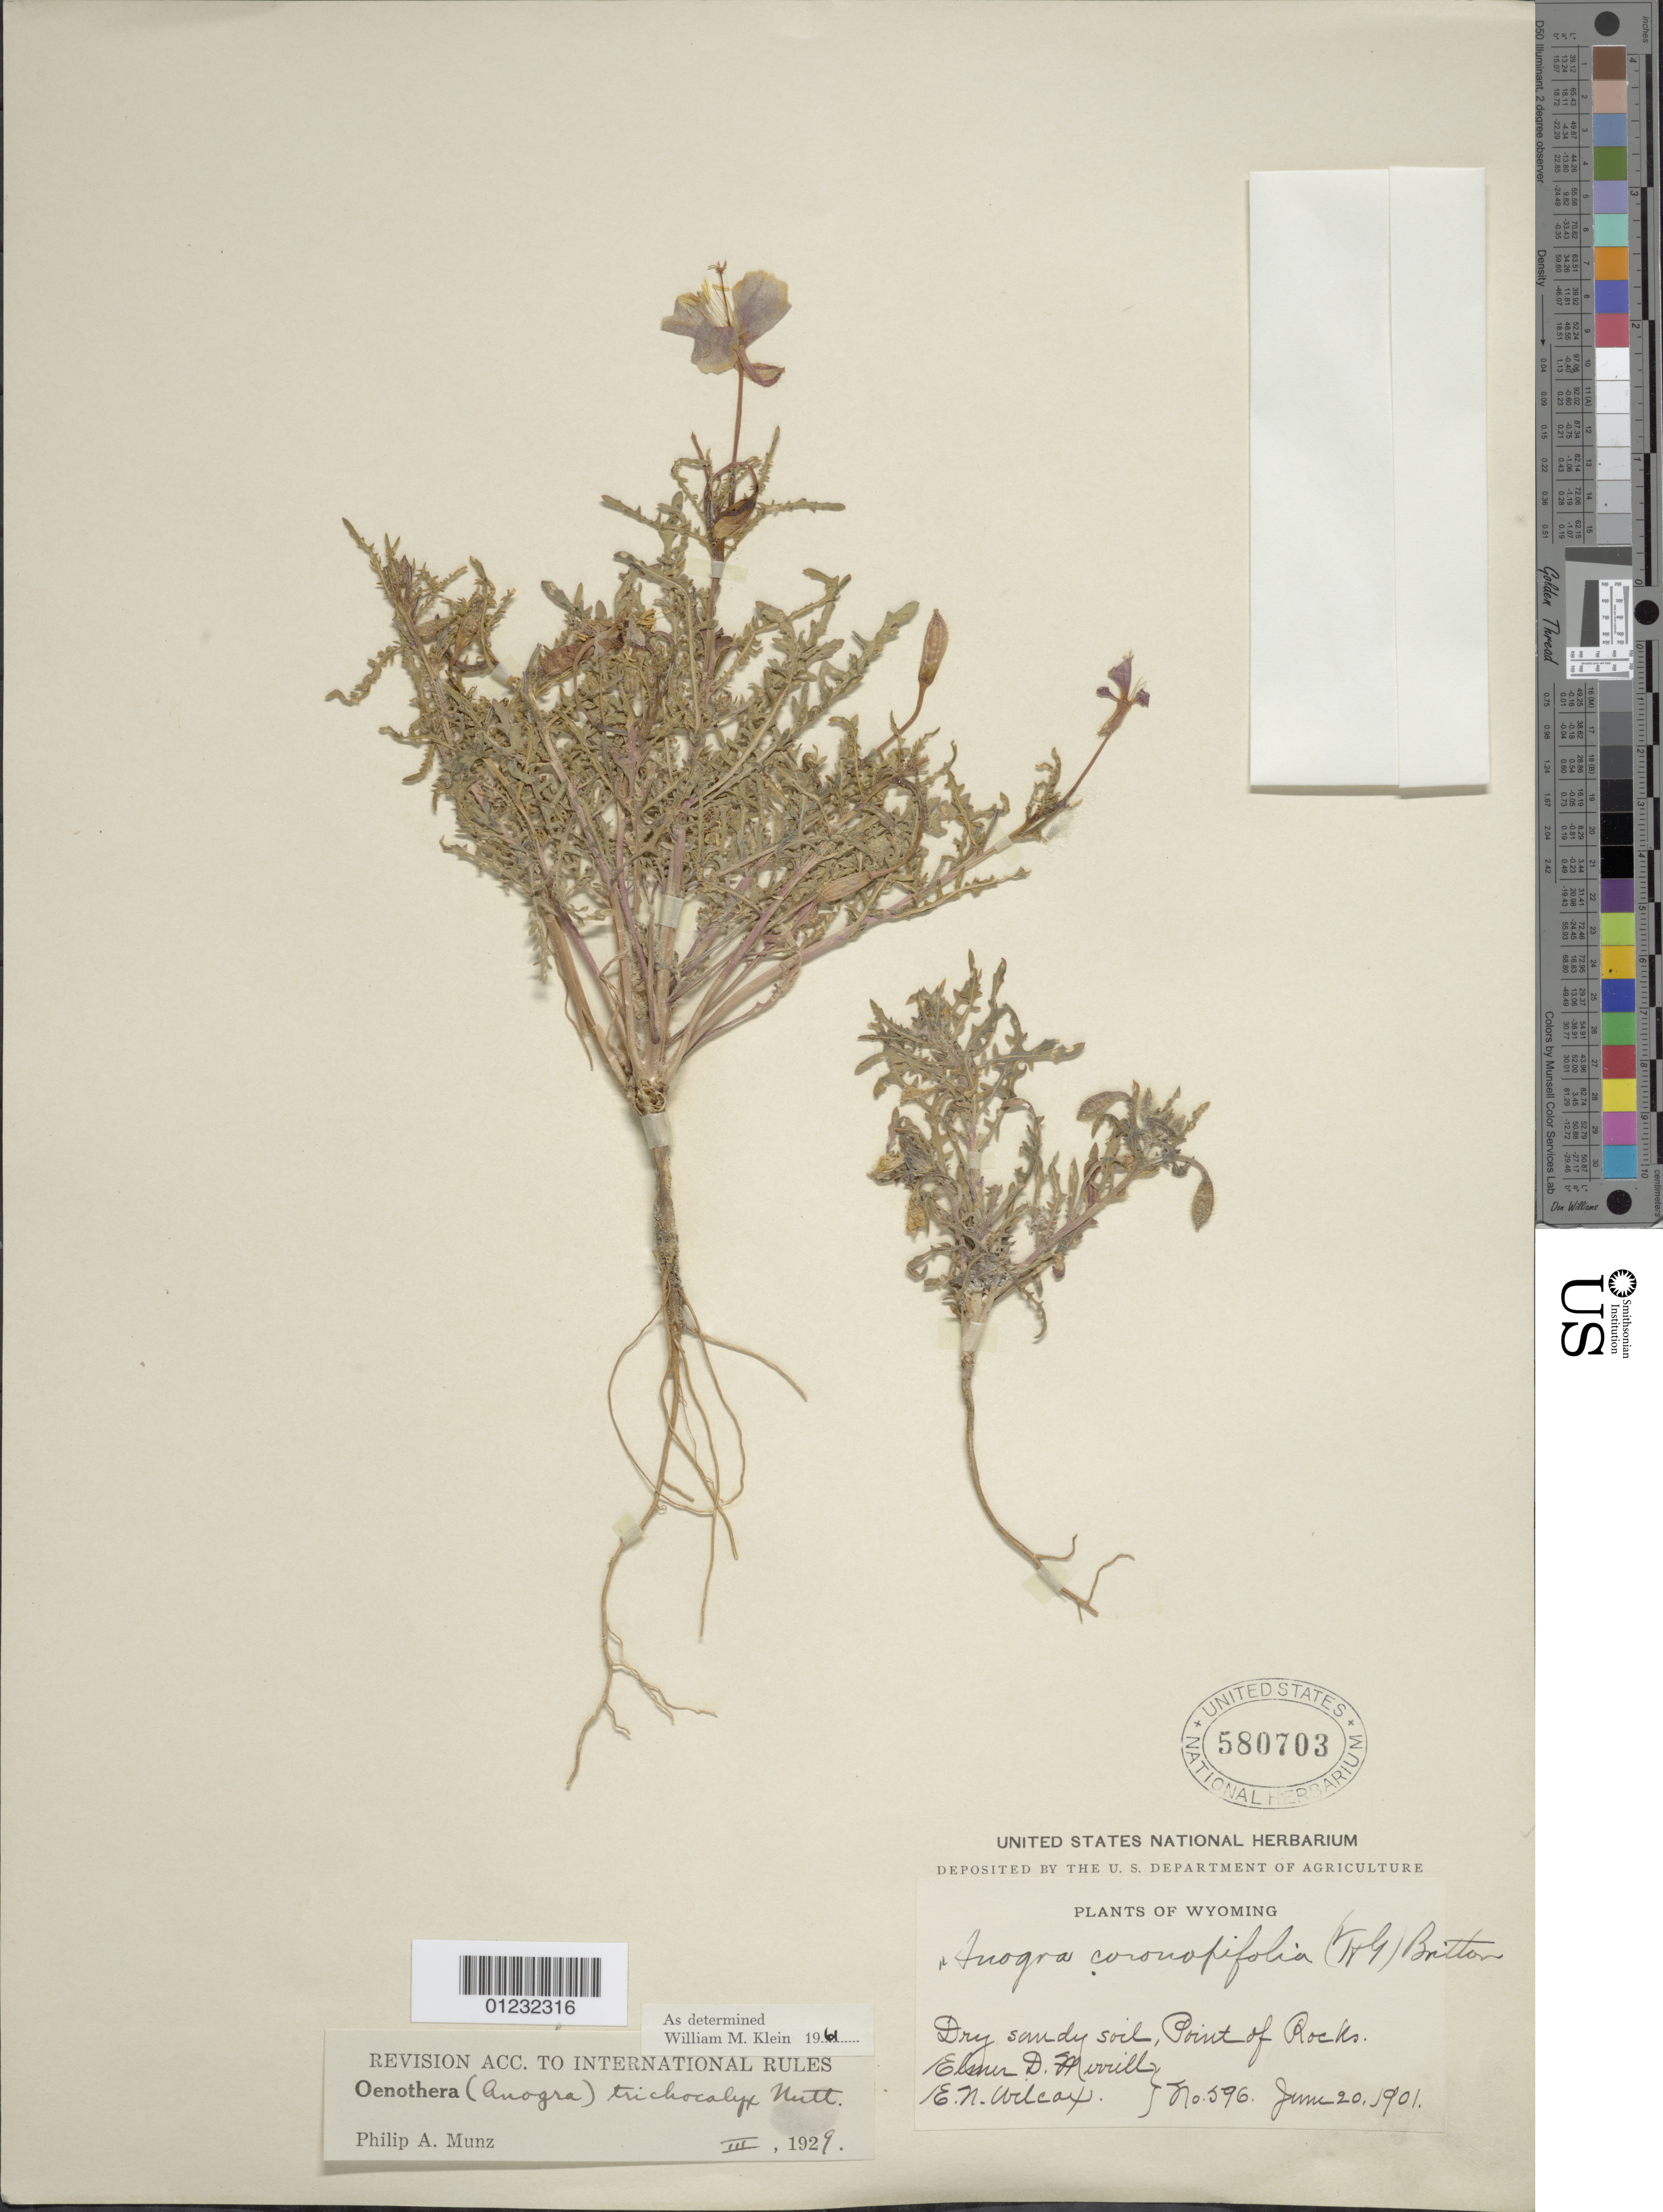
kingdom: Plantae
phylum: Tracheophyta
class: Magnoliopsida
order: Myrtales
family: Onagraceae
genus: Oenothera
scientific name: Oenothera pallida subsp. trichocalyx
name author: (Nutt.) Munz & W.M. Klein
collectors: E. D. Merrill & E. Wilcox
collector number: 596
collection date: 1901-06-20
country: United States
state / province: Wyoming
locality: Point of Rocks.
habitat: Dry sandy soil.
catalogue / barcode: US 580703